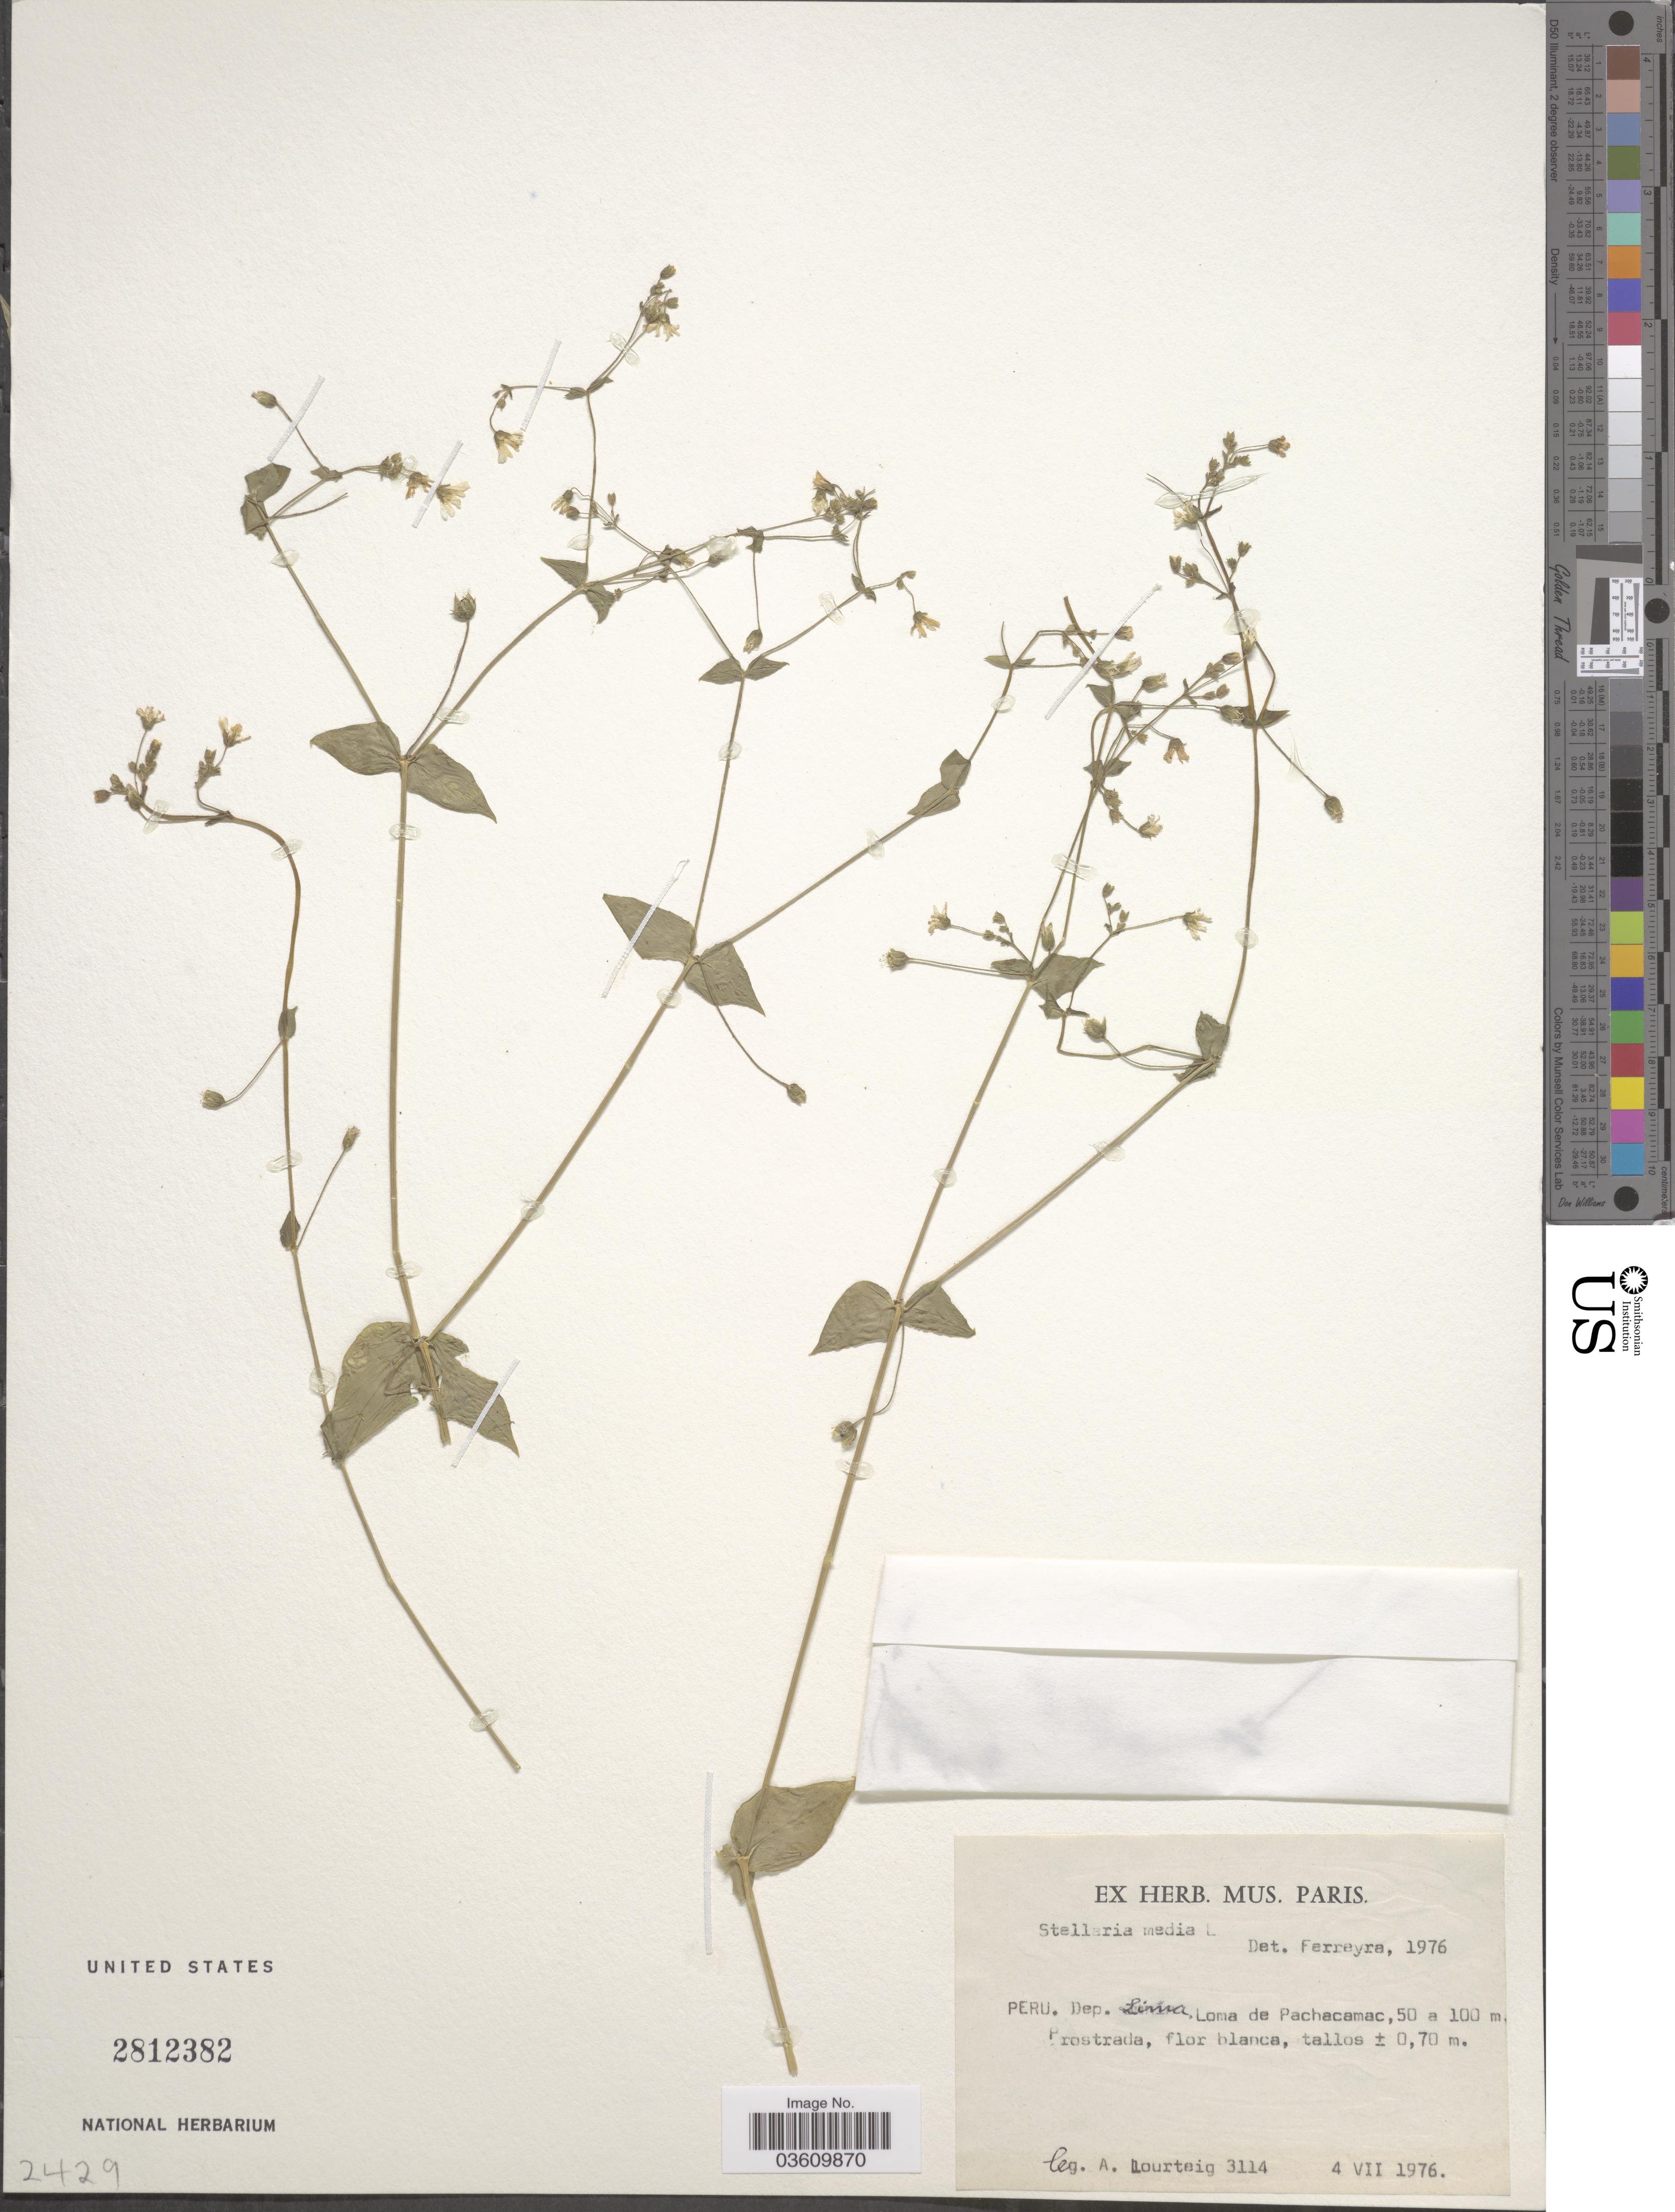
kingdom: Plantae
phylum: Tracheophyta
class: Magnoliopsida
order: Caryophyllales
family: Caryophyllaceae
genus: Stellaria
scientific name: Stellaria media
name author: (L.) Vill.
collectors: A. Lourteig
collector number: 3114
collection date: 1976-07-04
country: Peru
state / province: Lima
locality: Dep. Lima, Loma de Pachacamac, 50 a 100 m Prostrada.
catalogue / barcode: US 2812382